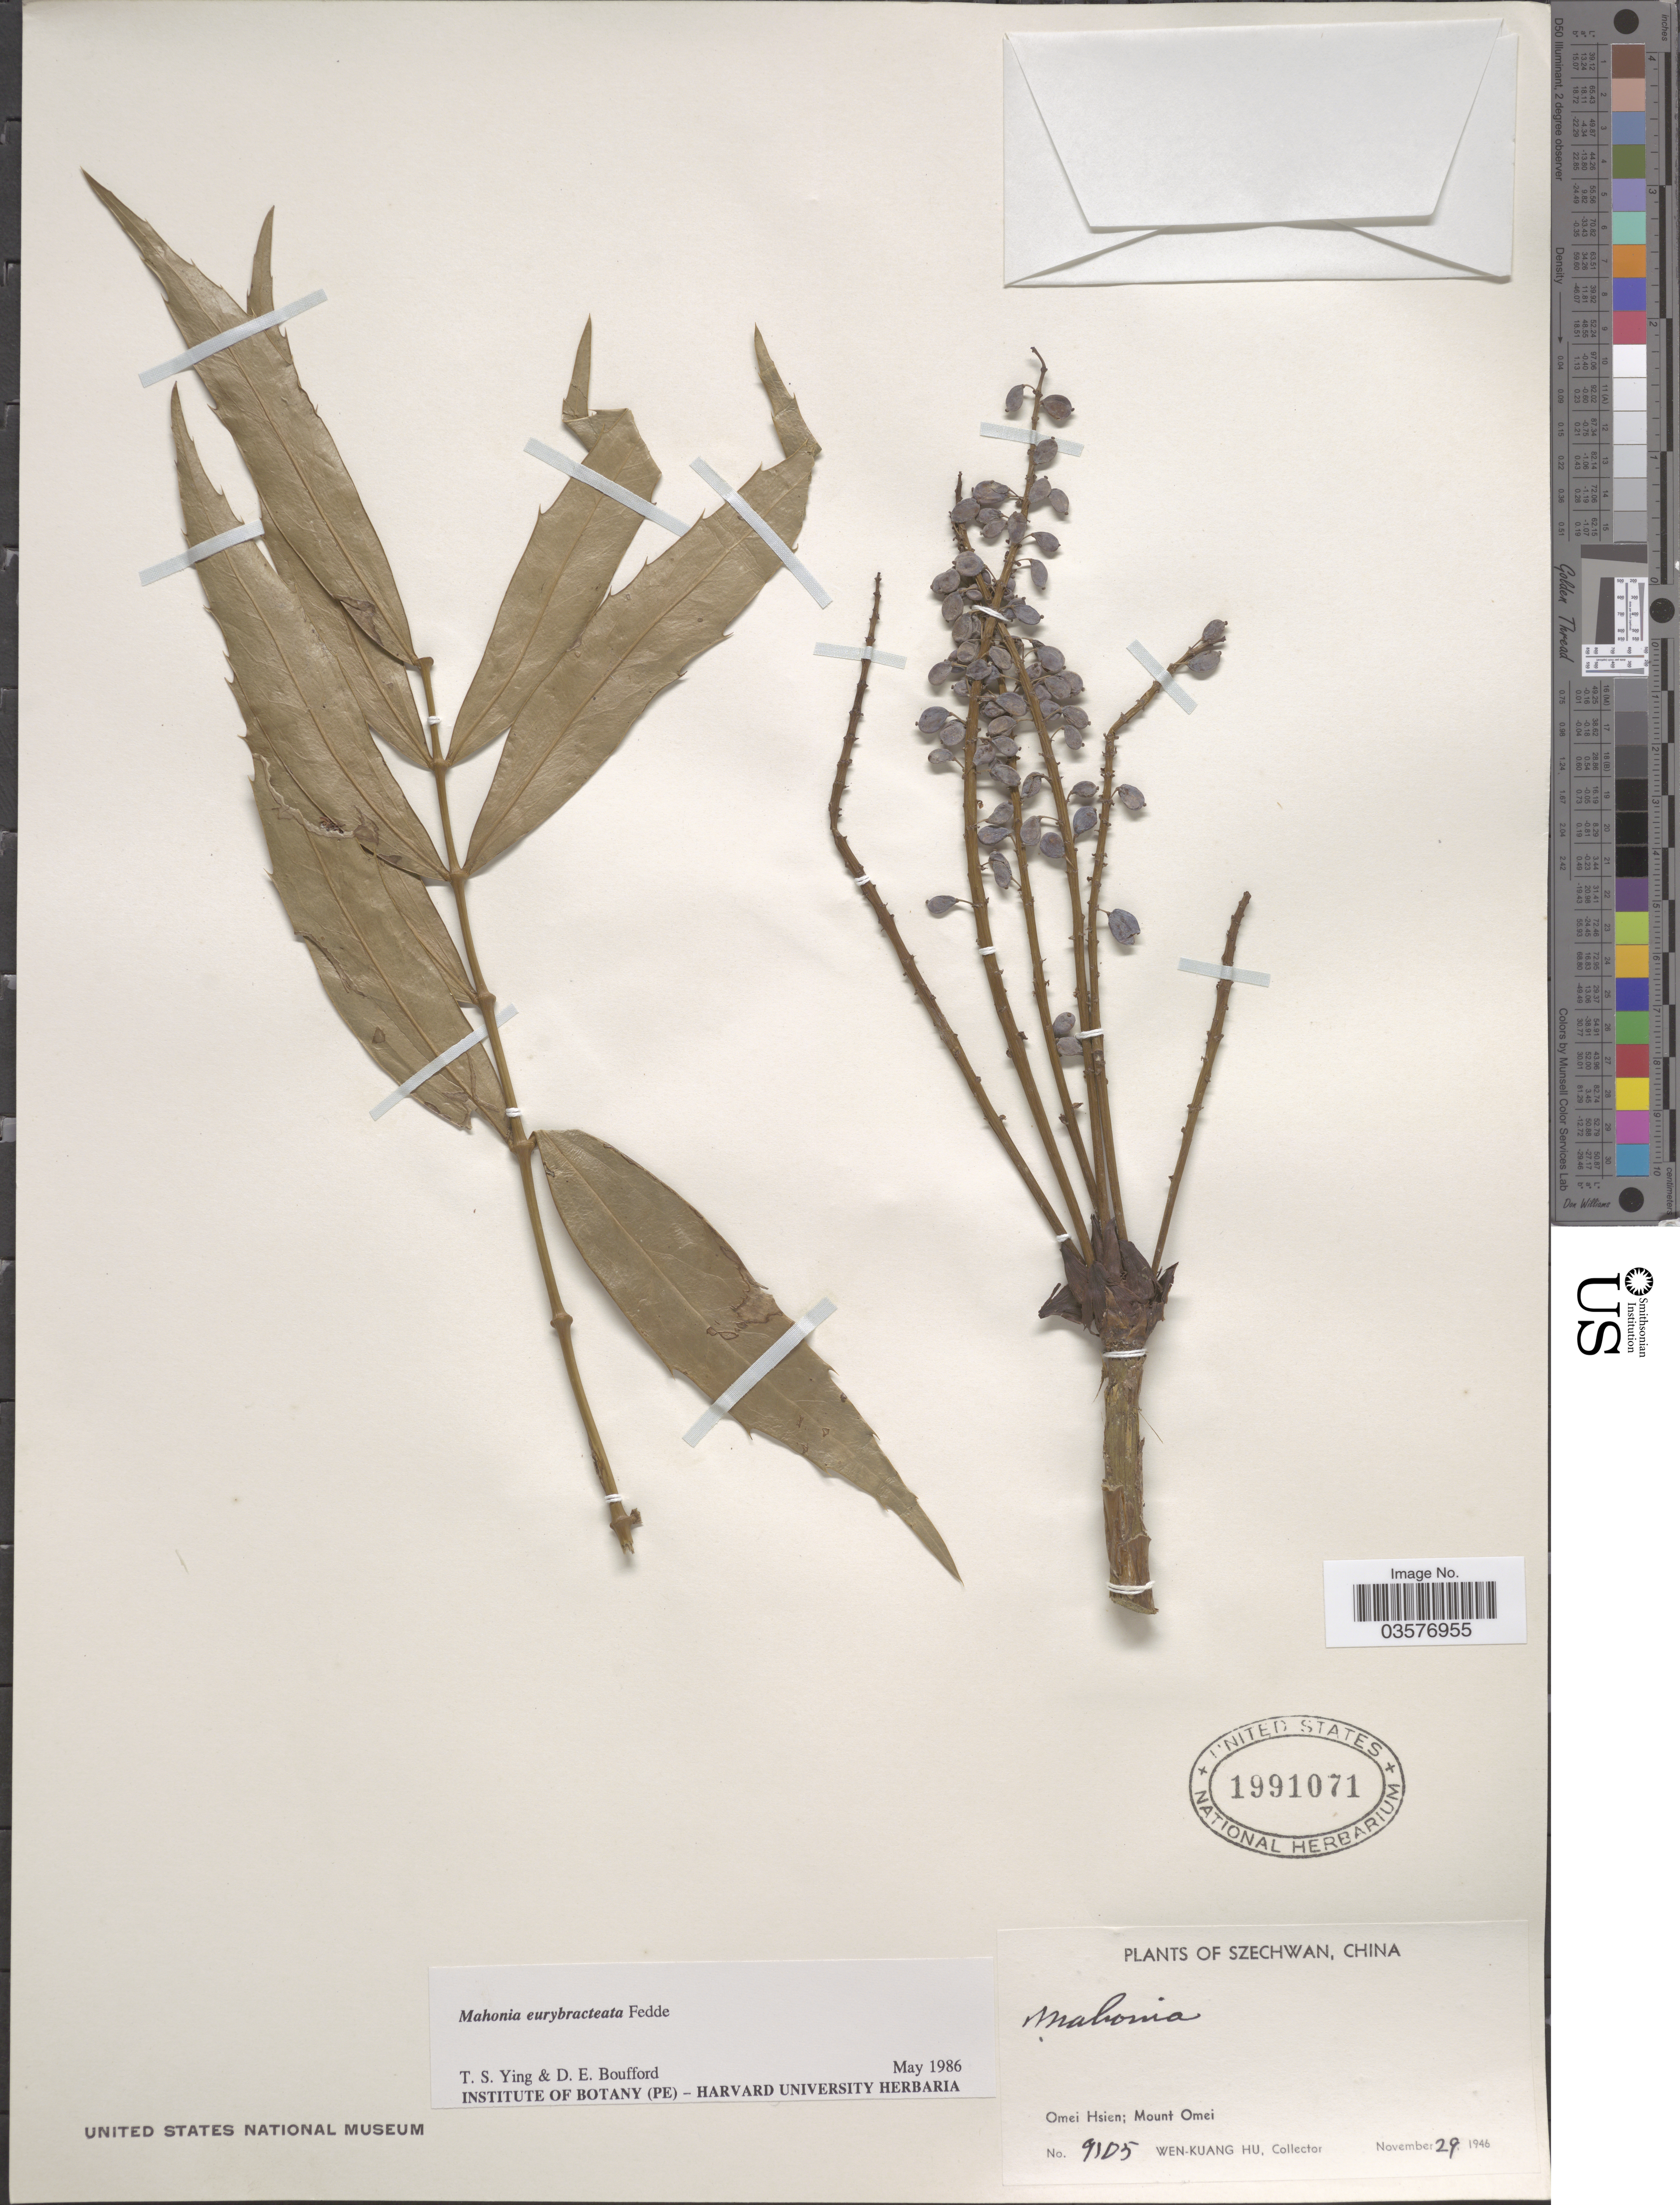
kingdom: Plantae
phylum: Tracheophyta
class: Magnoliopsida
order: Ranunculales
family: Berberidaceae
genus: Mahonia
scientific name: Mahonia eurybracteata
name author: Fedde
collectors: W. K. Hu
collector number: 9105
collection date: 1946-11-29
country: China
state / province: Sichuan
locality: Szechwan, Omei Hsien; Mount Omei.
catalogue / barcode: US 1991071